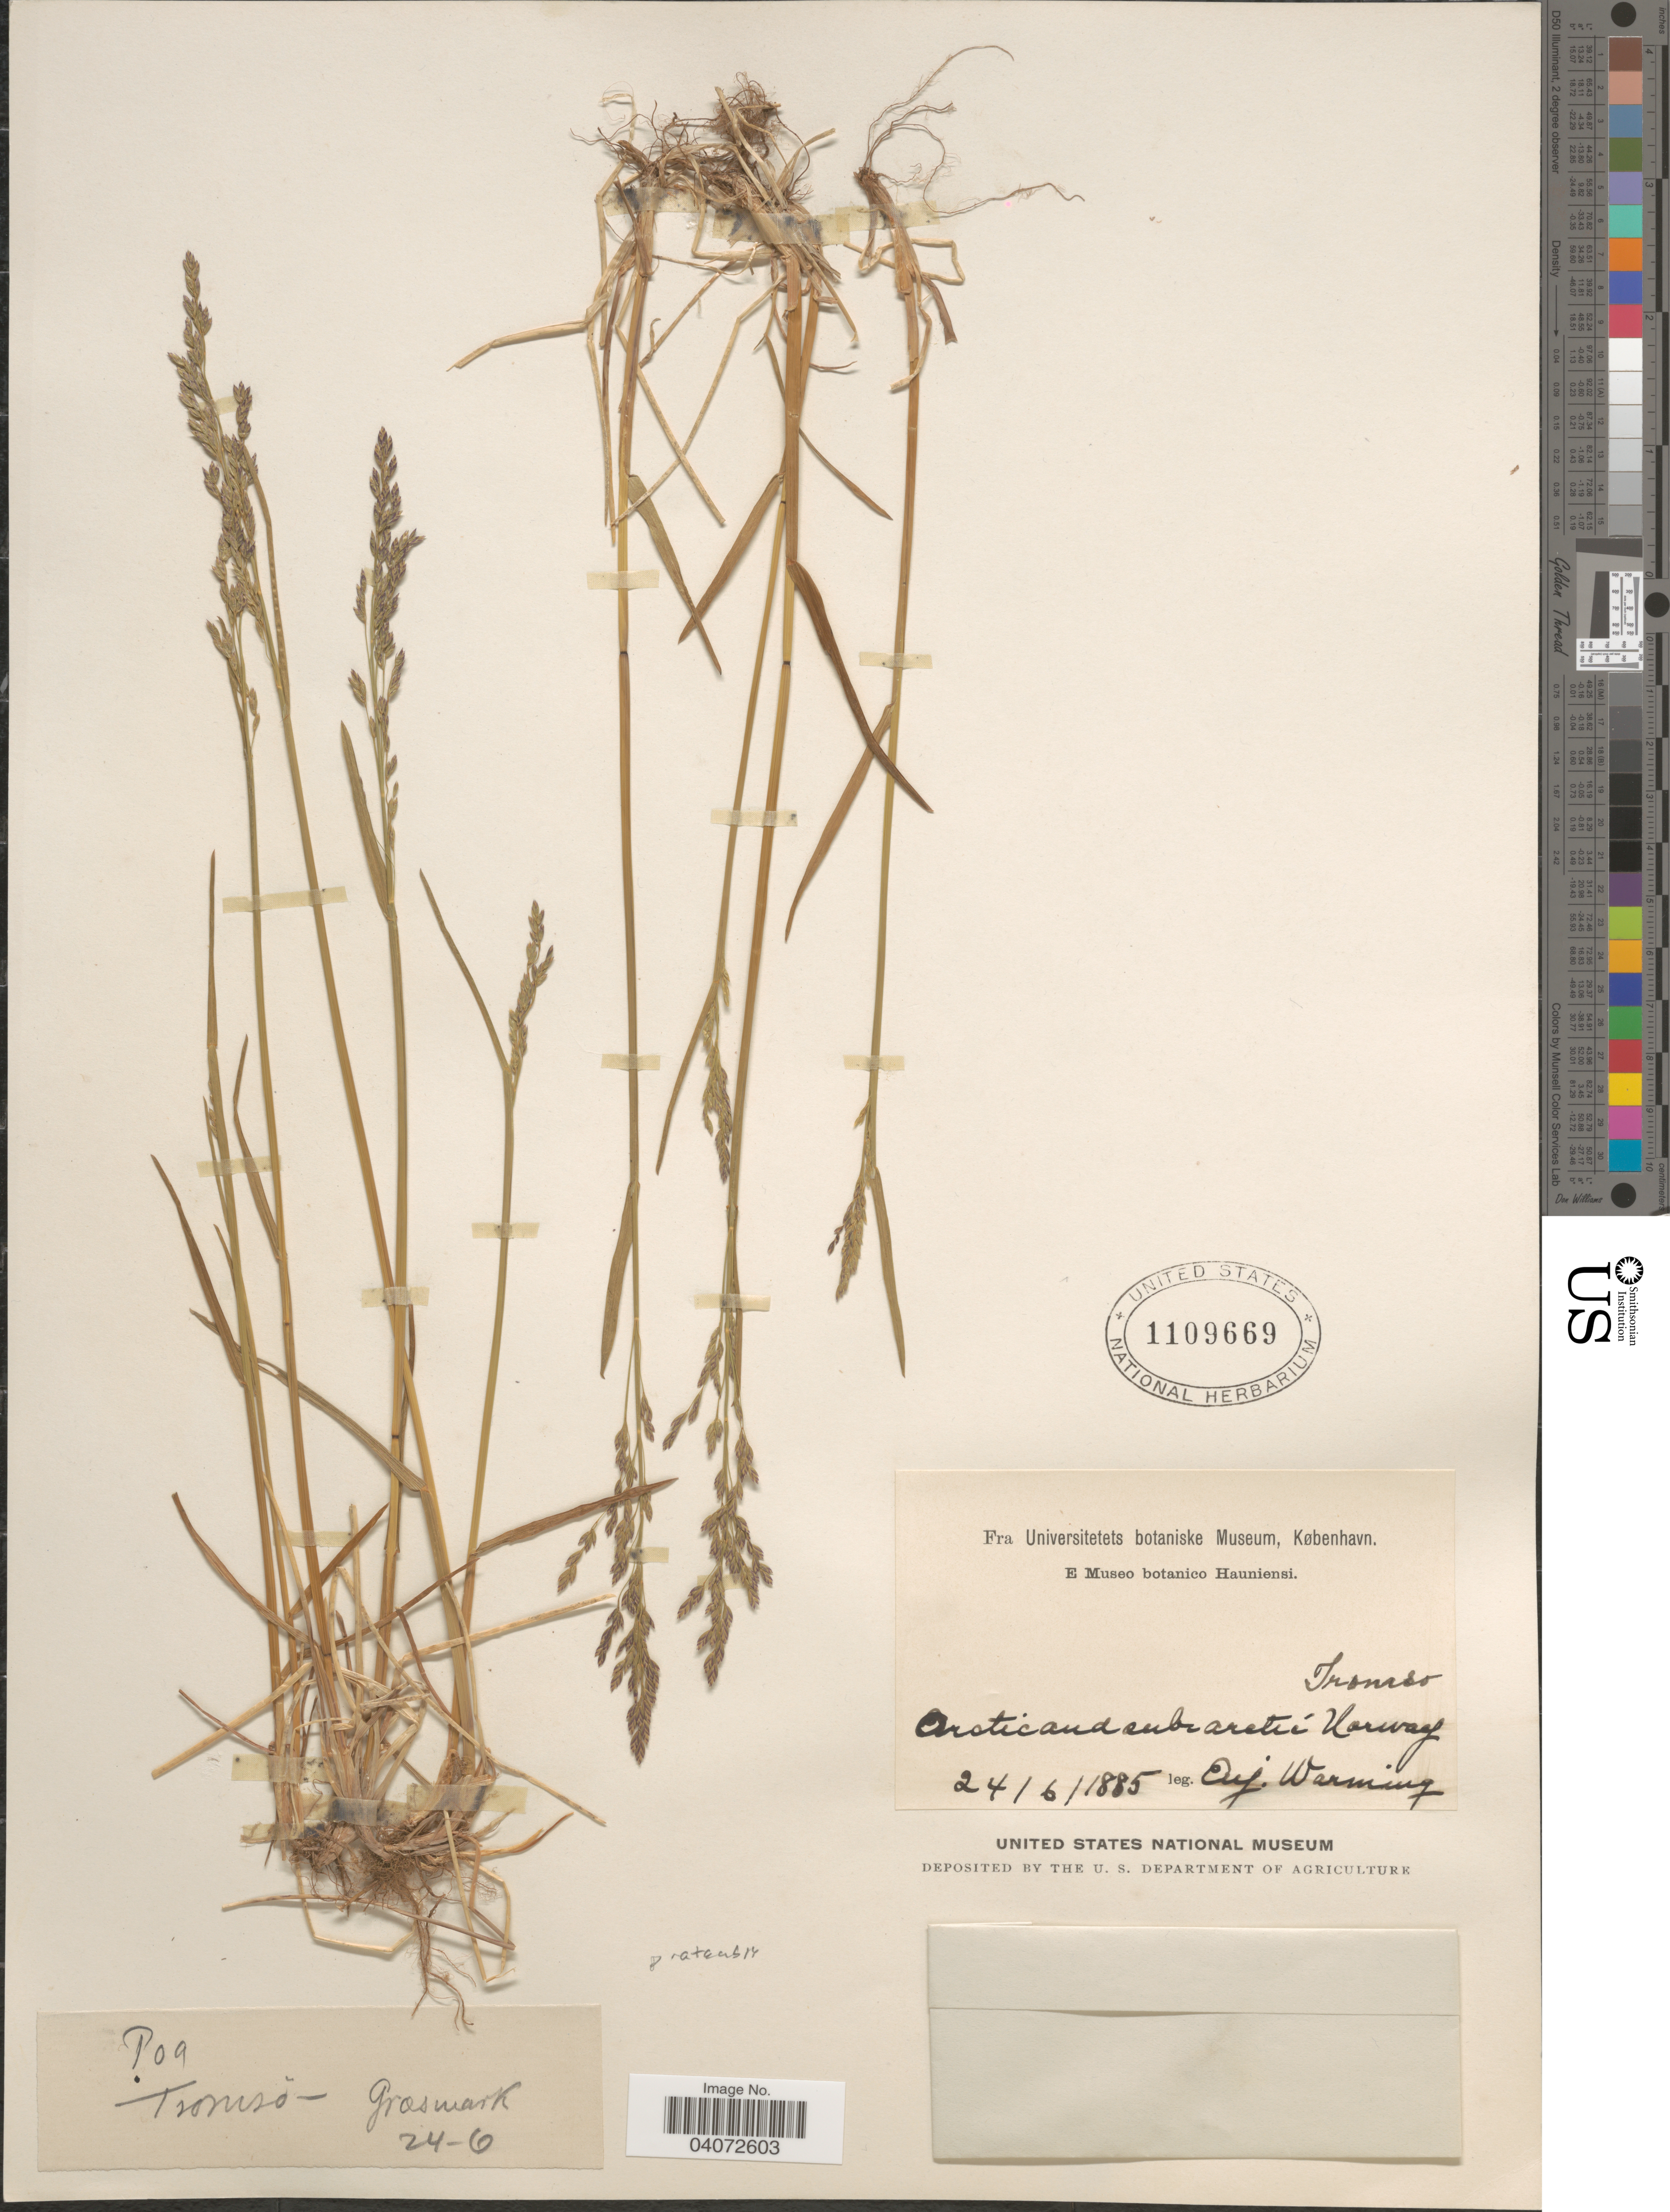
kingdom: Plantae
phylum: Tracheophyta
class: Liliopsida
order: Poales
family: Poaceae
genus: Poa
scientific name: Poa pratensis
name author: L.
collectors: E. Warming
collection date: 1885-06-24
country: Norway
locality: Arctic and sub. arctic Norway. Tromsö.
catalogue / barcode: US 1109669